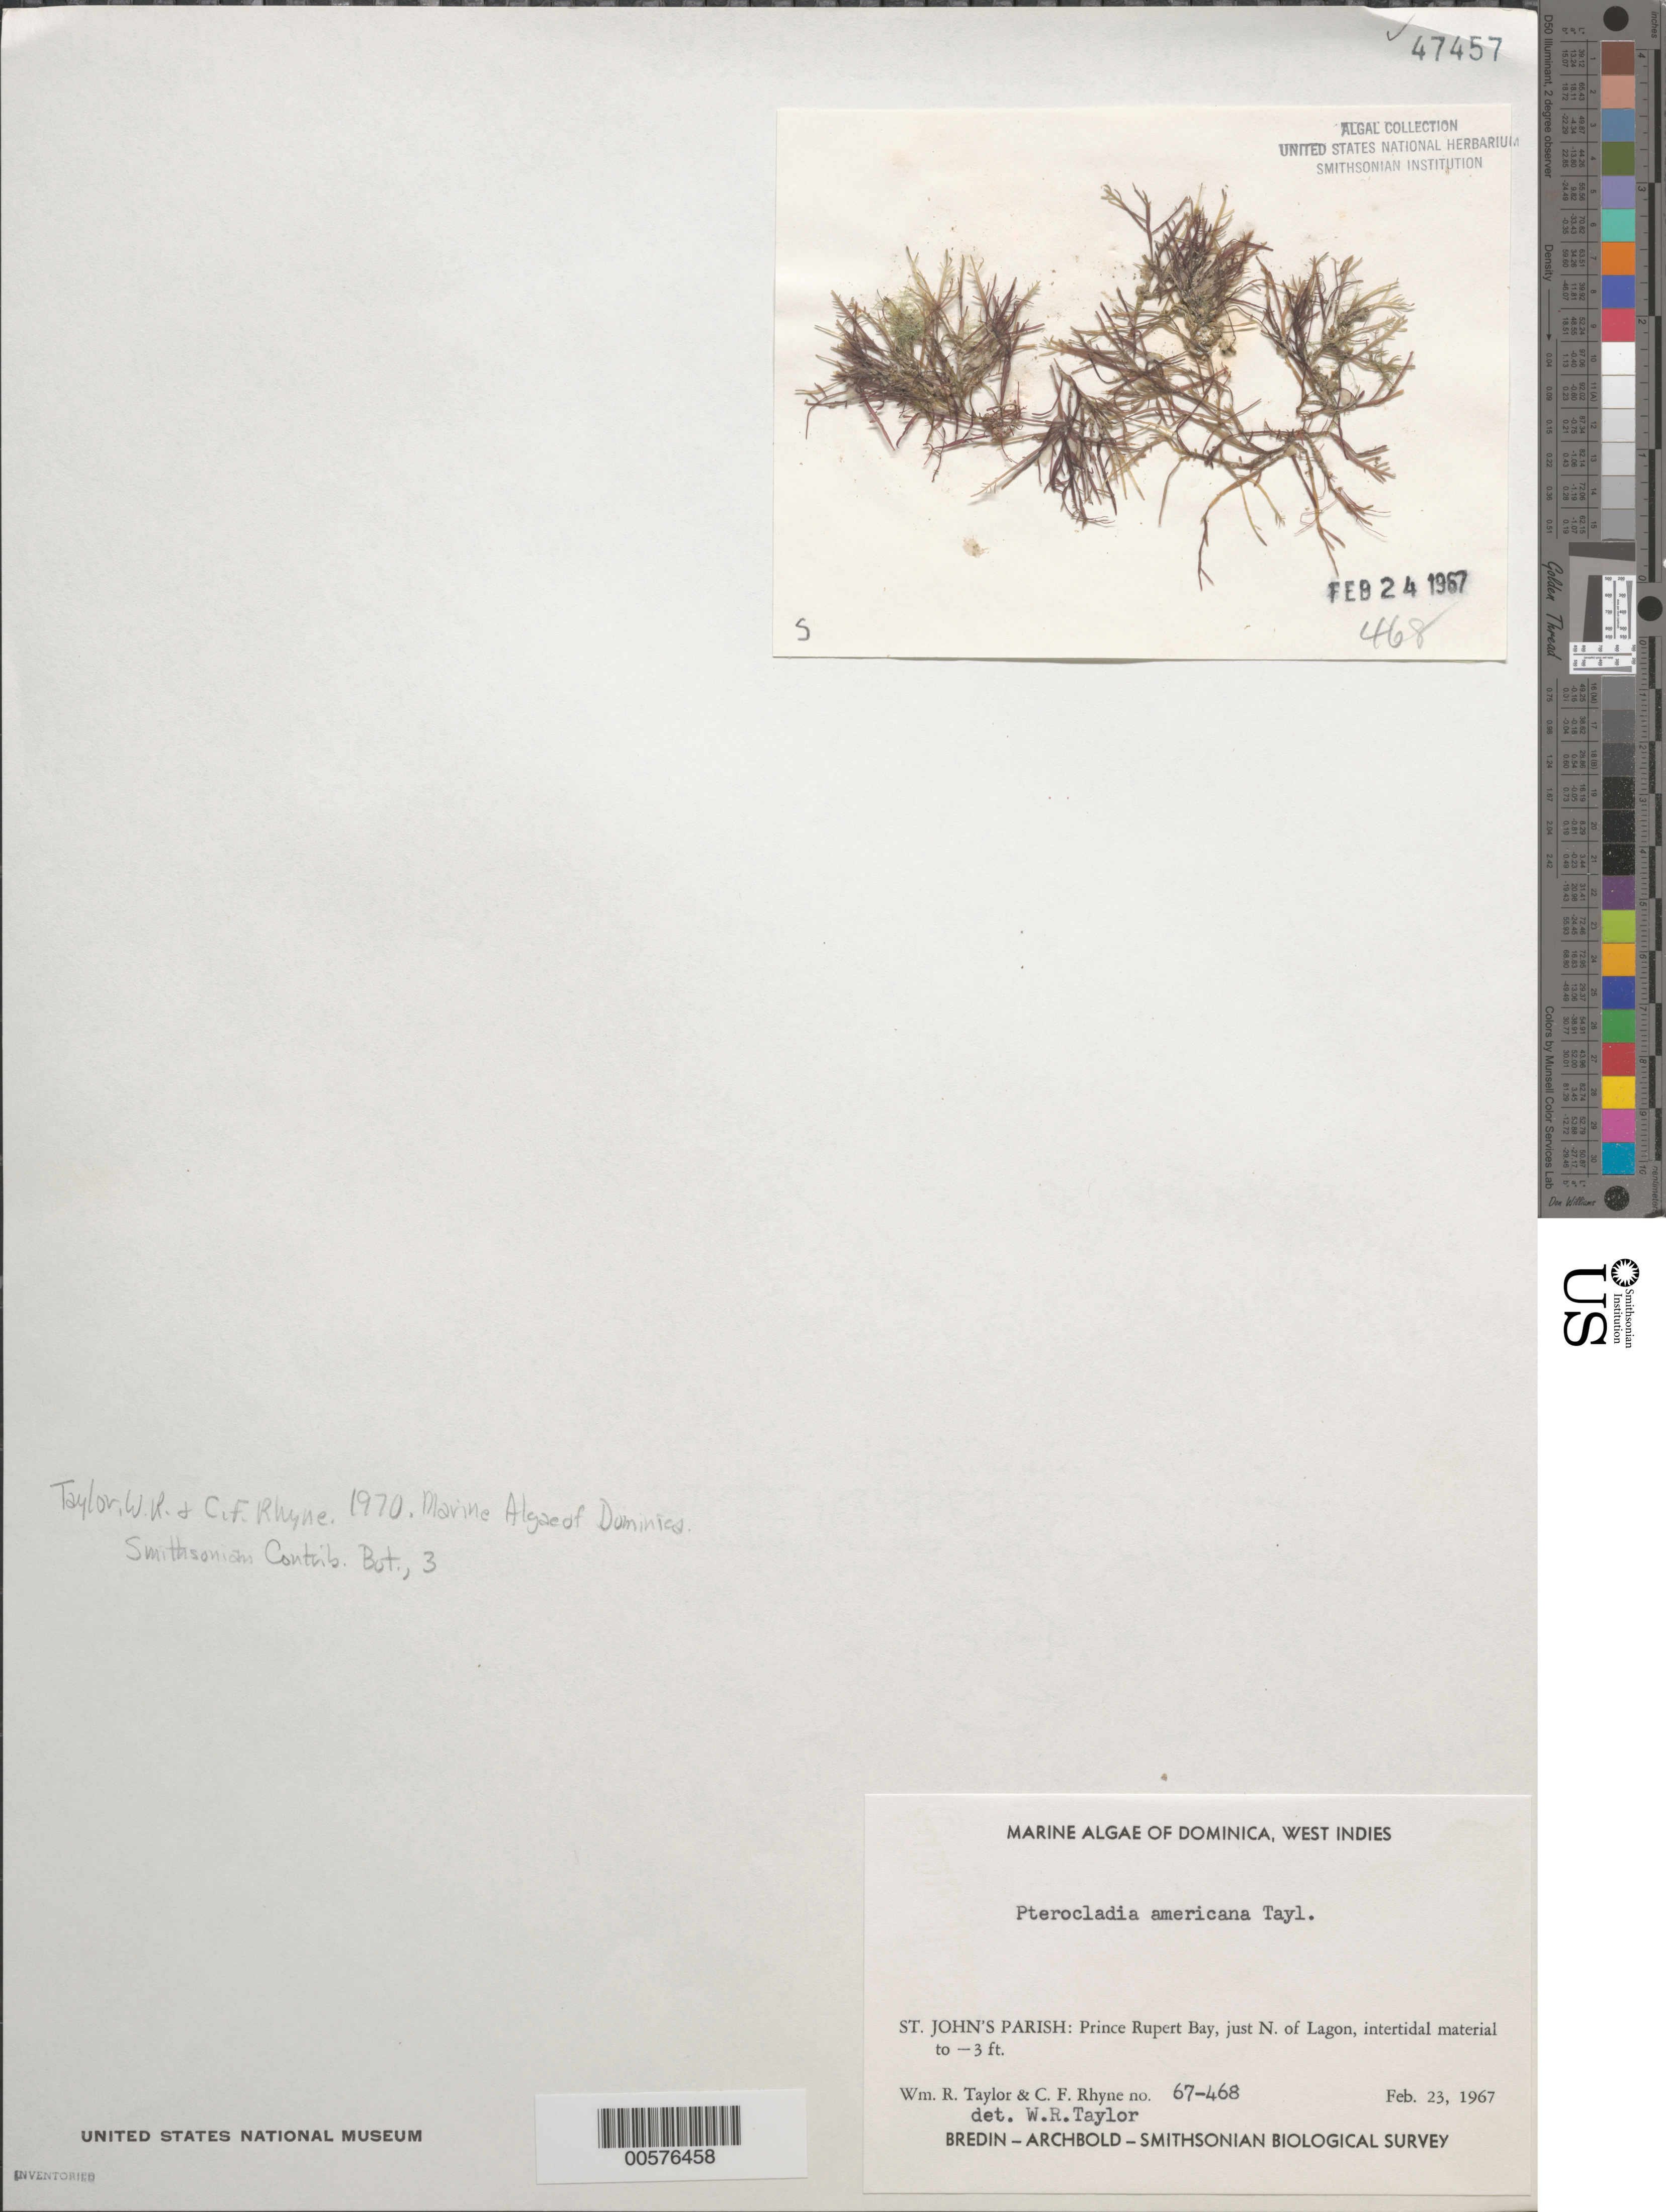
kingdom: Plantae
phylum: Rhodophyta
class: Florideophyceae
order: Gelidiales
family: Gelidiaceae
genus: Gelidium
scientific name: Gelidium americanum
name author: (W.R. Taylor) Santelices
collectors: W. R. Taylor & C. Rhyne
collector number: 67-468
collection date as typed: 23 Feb 1967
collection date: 1967-02-23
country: Dominica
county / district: St. John's Parish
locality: Prince Rupert Bay, just north of Lagon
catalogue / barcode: US 47457